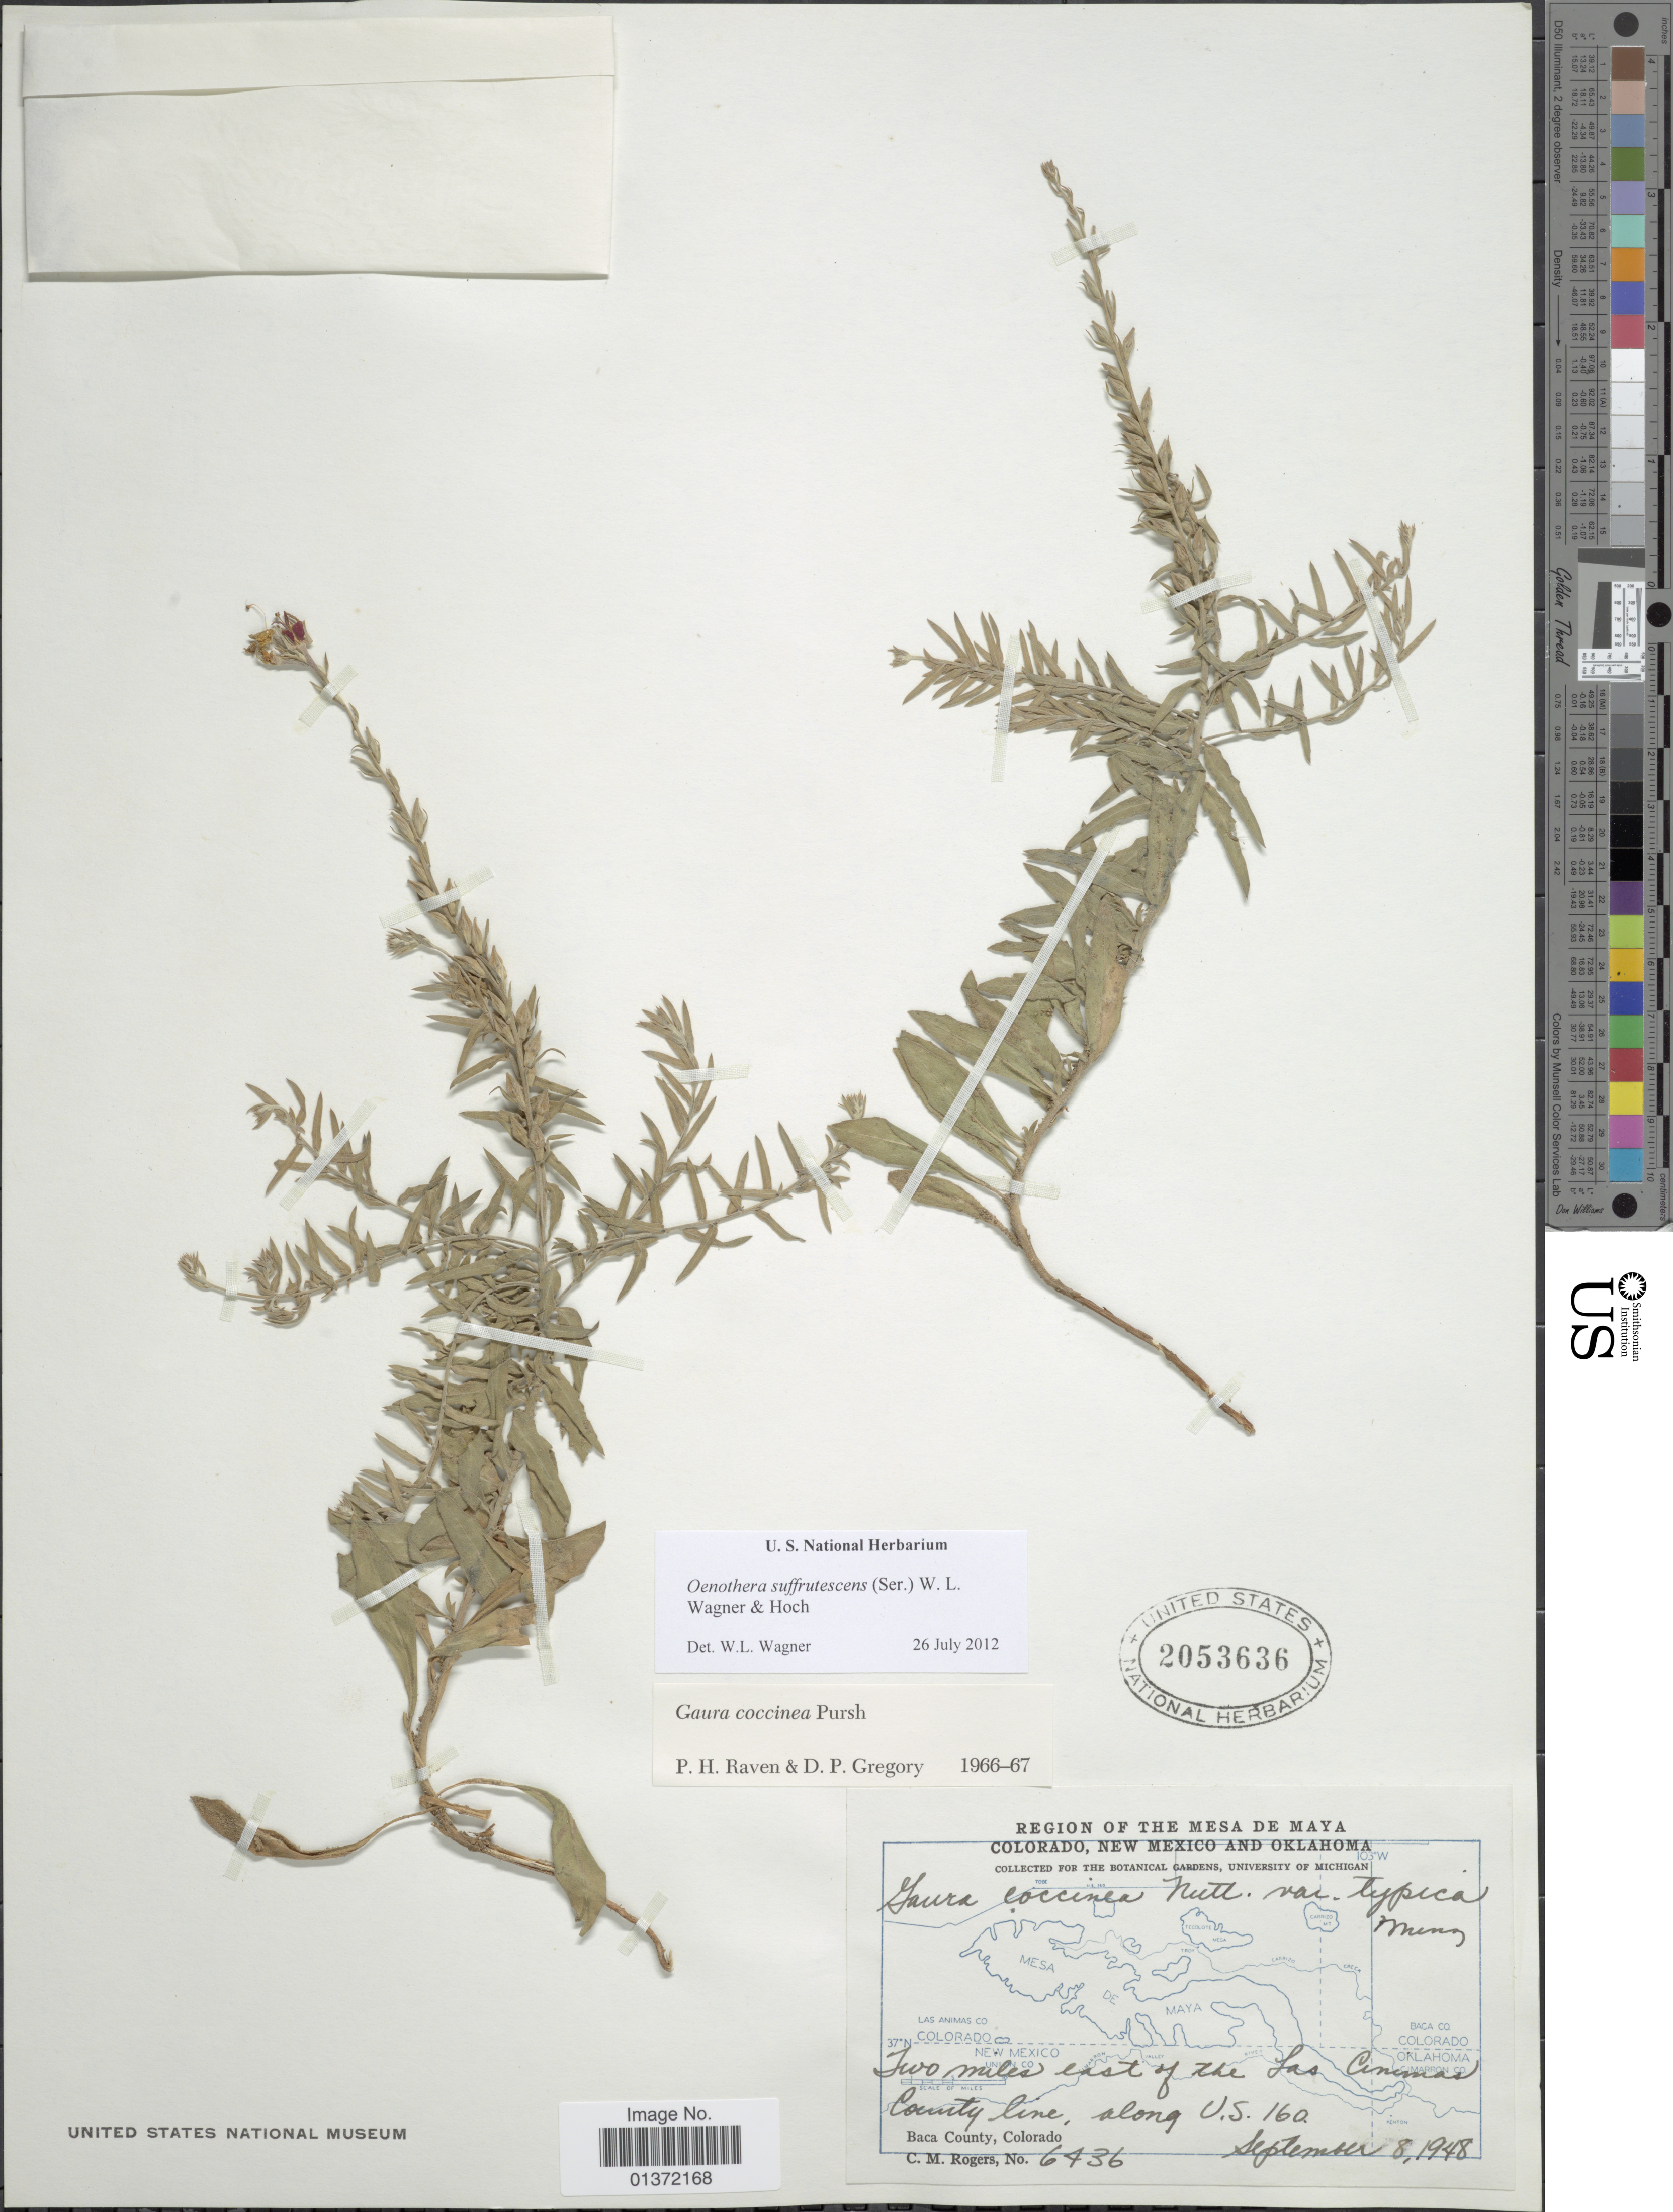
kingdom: Plantae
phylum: Tracheophyta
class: Magnoliopsida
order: Myrtales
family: Onagraceae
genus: Oenothera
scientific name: Oenothera suffrutescens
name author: (Ser.) W.L. Wagner & Hoch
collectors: C. M. Rogers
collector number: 6436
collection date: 1948-09-08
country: United States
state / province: Colorado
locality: Two miles east of the Las Cinimas County line, along U.S. 160, Baca County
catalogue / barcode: US 2053636